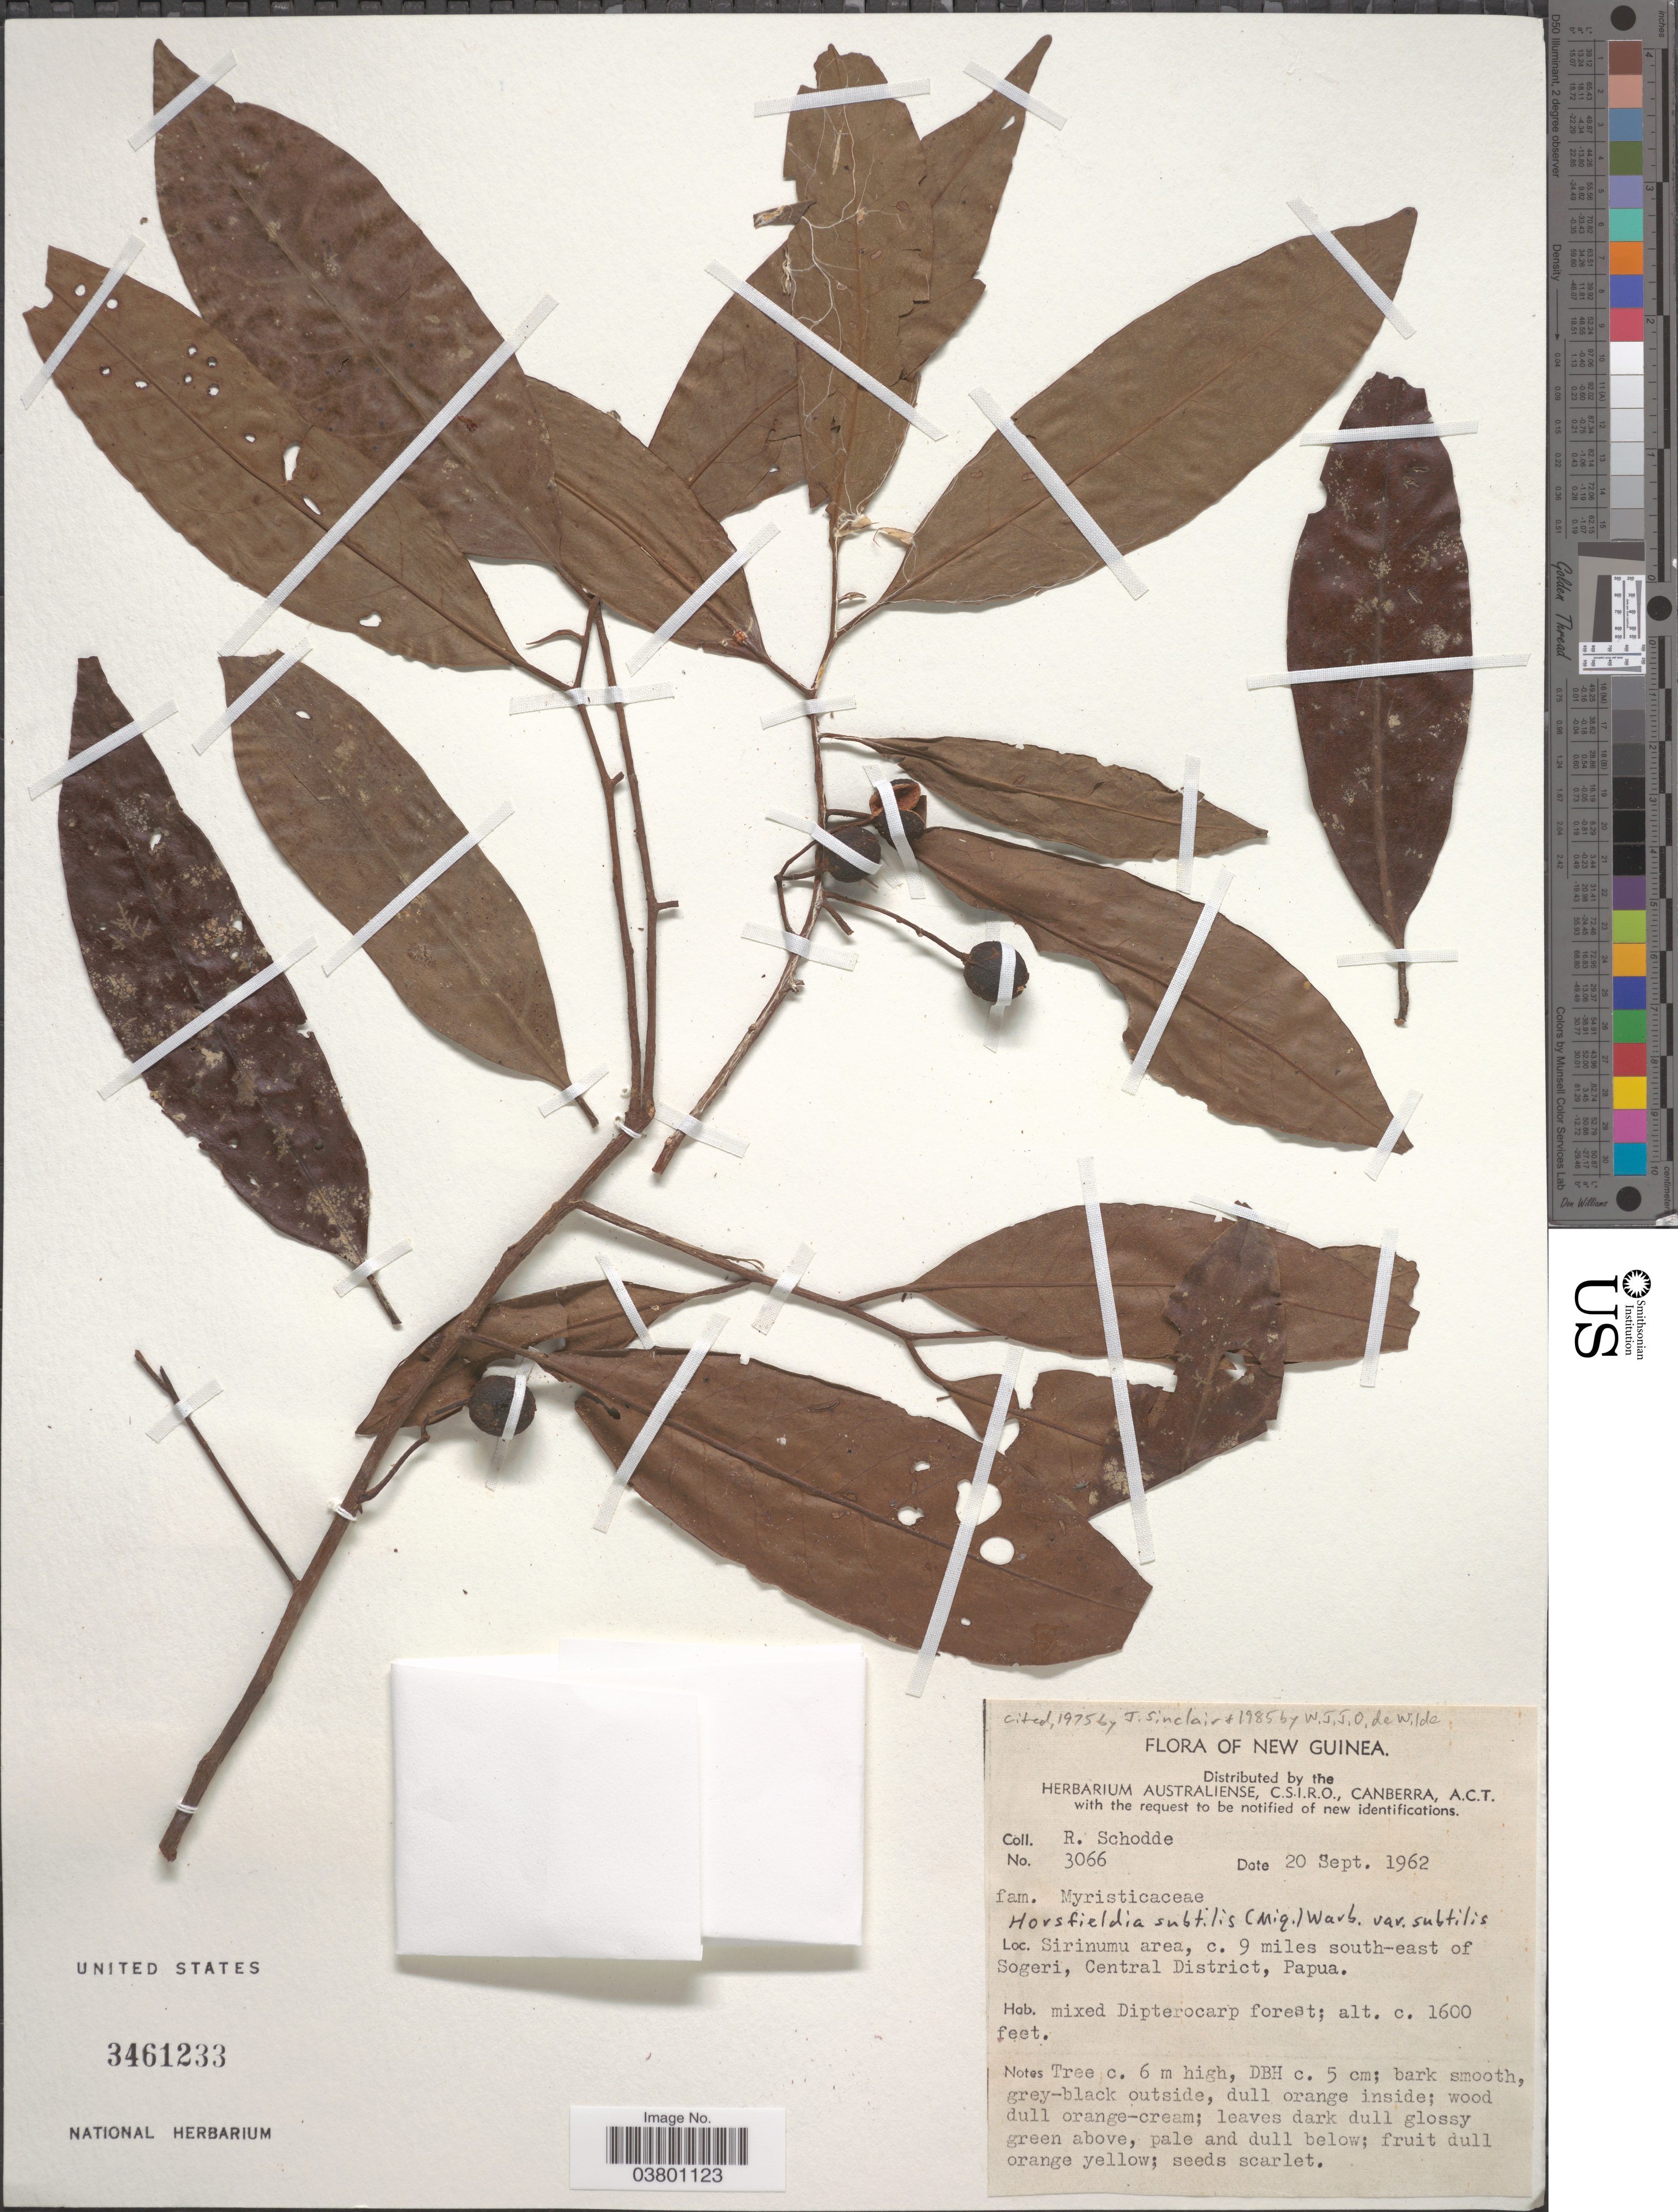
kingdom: Plantae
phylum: Tracheophyta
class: Magnoliopsida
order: Magnoliales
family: Myristicaceae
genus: Horsfieldia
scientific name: Horsfieldia subtilis var. subtilis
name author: Warb.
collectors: R. Schodde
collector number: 3066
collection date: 1962-09-20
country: Papua New Guinea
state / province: Central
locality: New Guinea. Sirinumu area, c. 9 miles south-east of Sogeri, Central District, Papua.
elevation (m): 488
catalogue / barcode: US 3461233